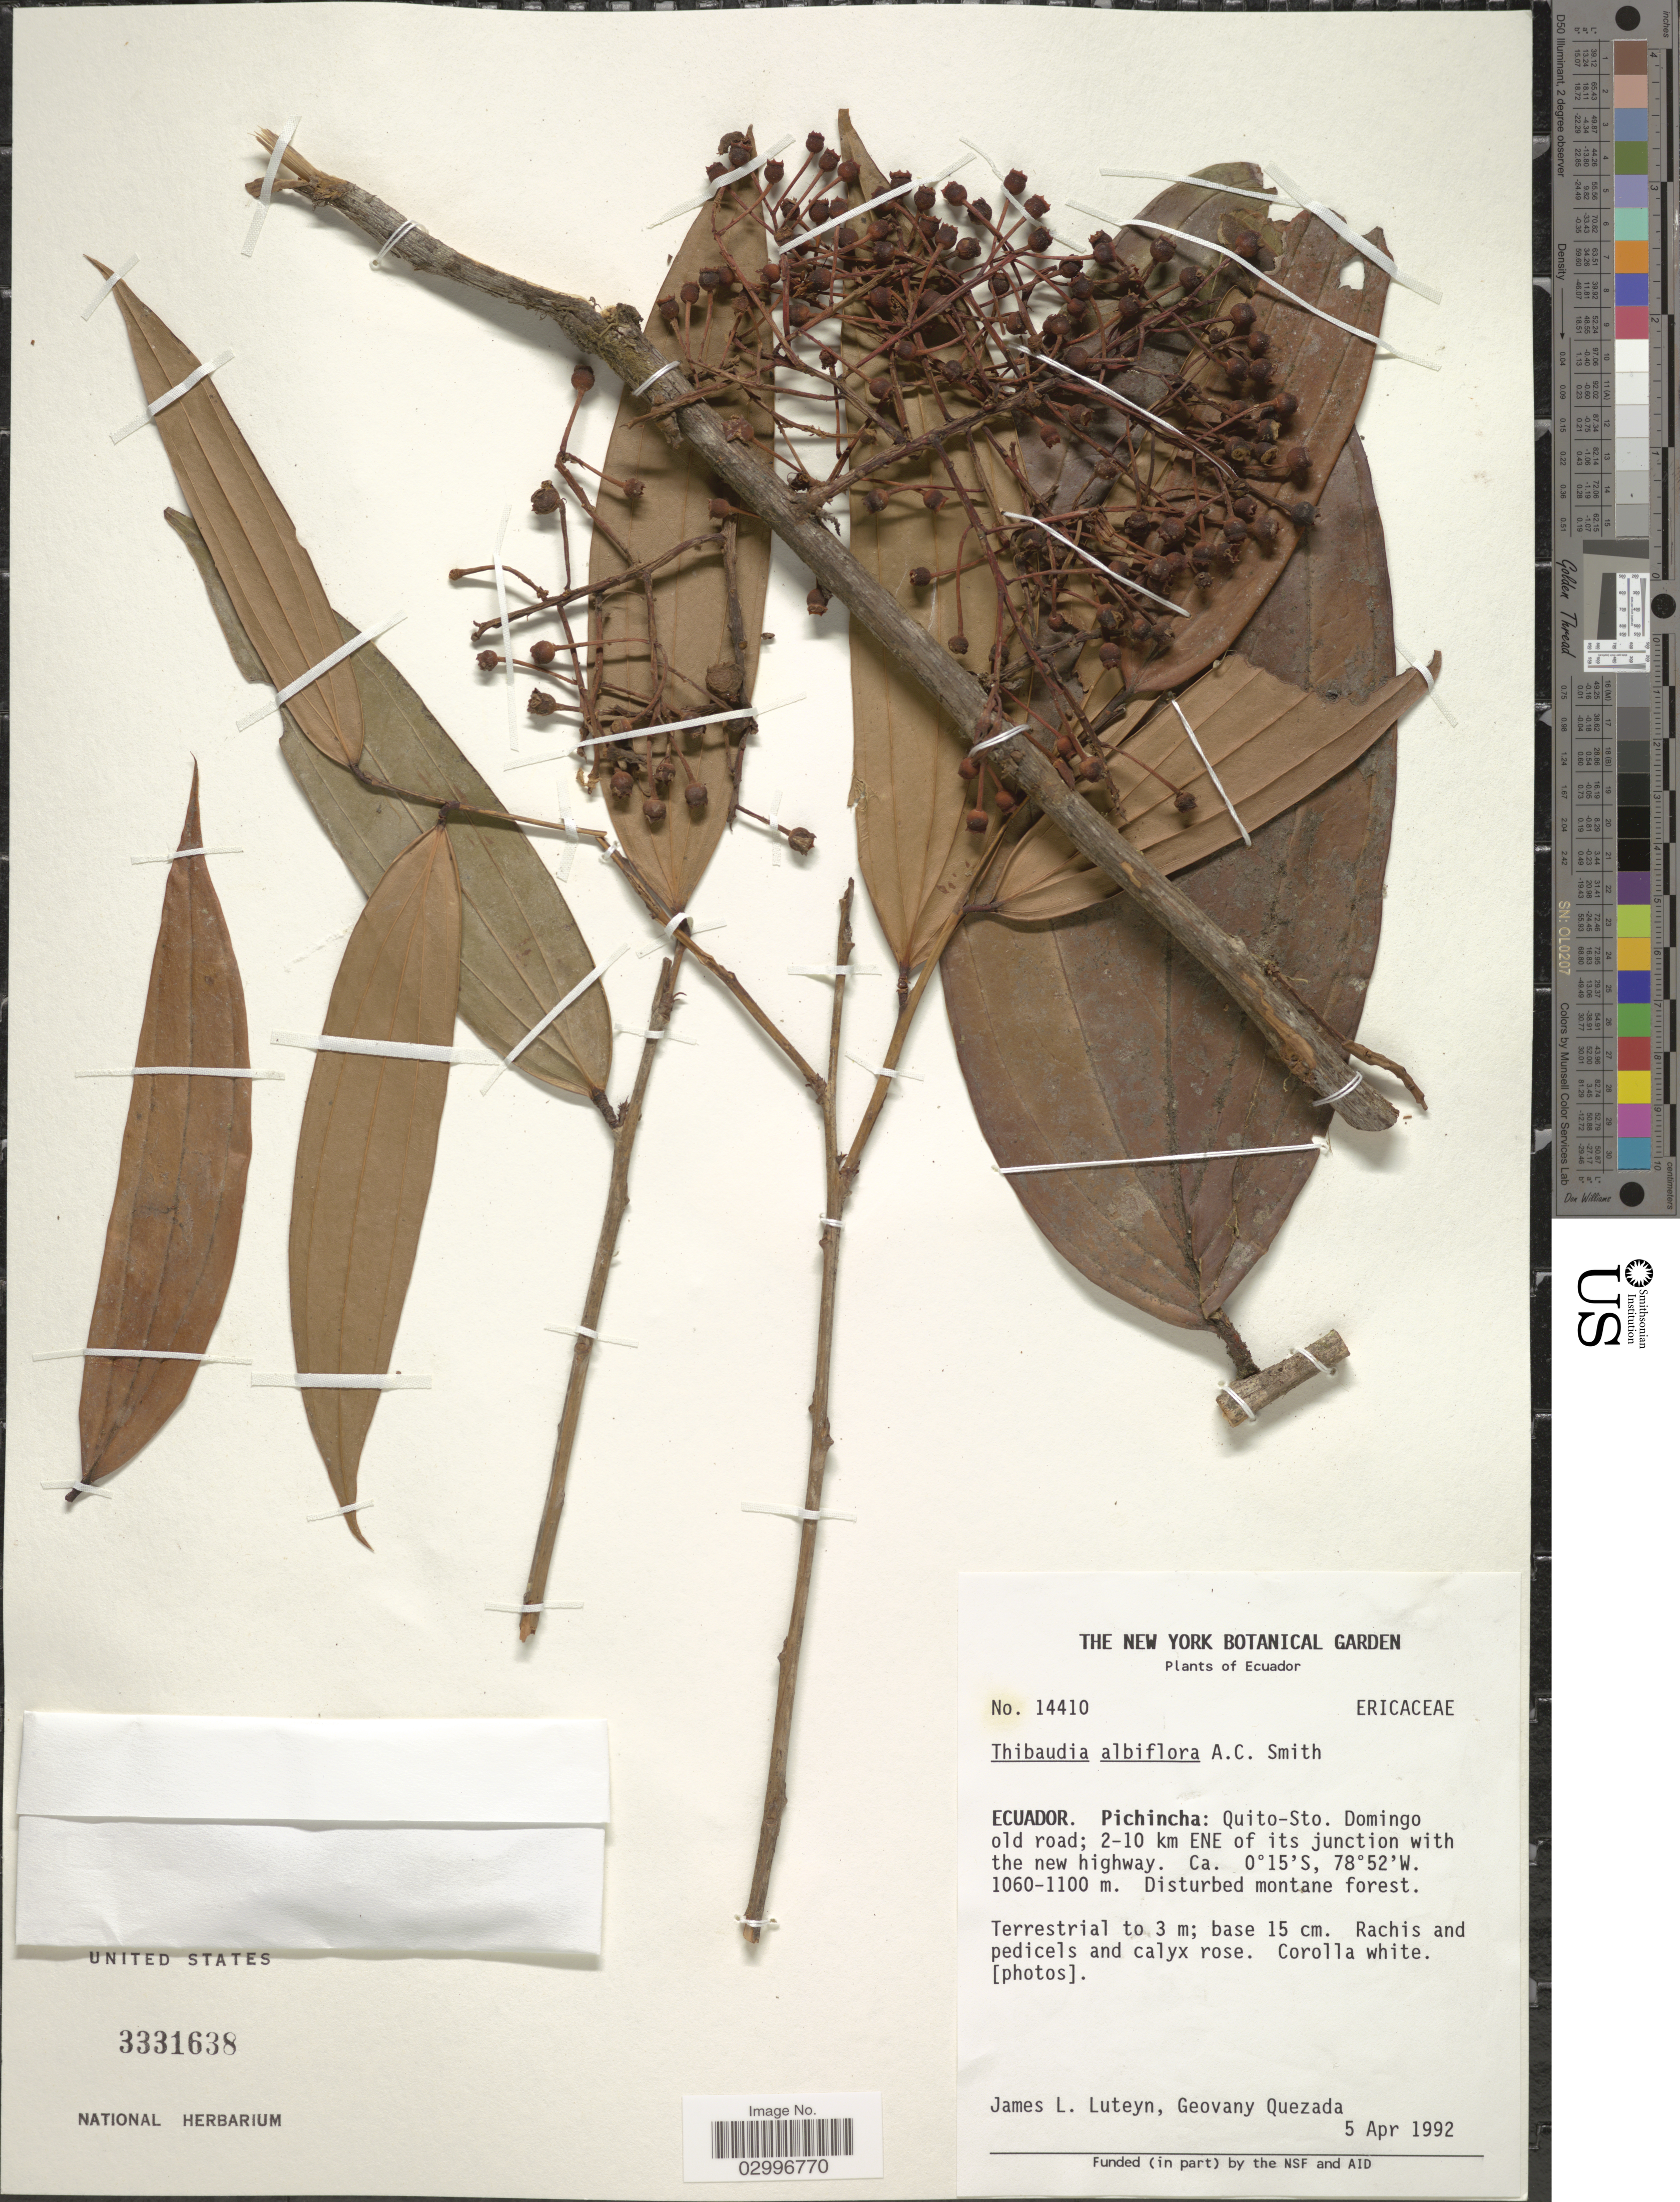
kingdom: Plantae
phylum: Tracheophyta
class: Magnoliopsida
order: Ericales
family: Ericaceae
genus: Thibaudia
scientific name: Thibaudia albiflora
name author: A.C. Sm.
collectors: J. Luteyn & G. Quezada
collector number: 14410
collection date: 1992-04-05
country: Ecuador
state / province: Pichincha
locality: Quito-Sto. Domingo old road; 2-10 km ENE of its junction with the new highway.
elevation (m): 1060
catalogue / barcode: US 3331638